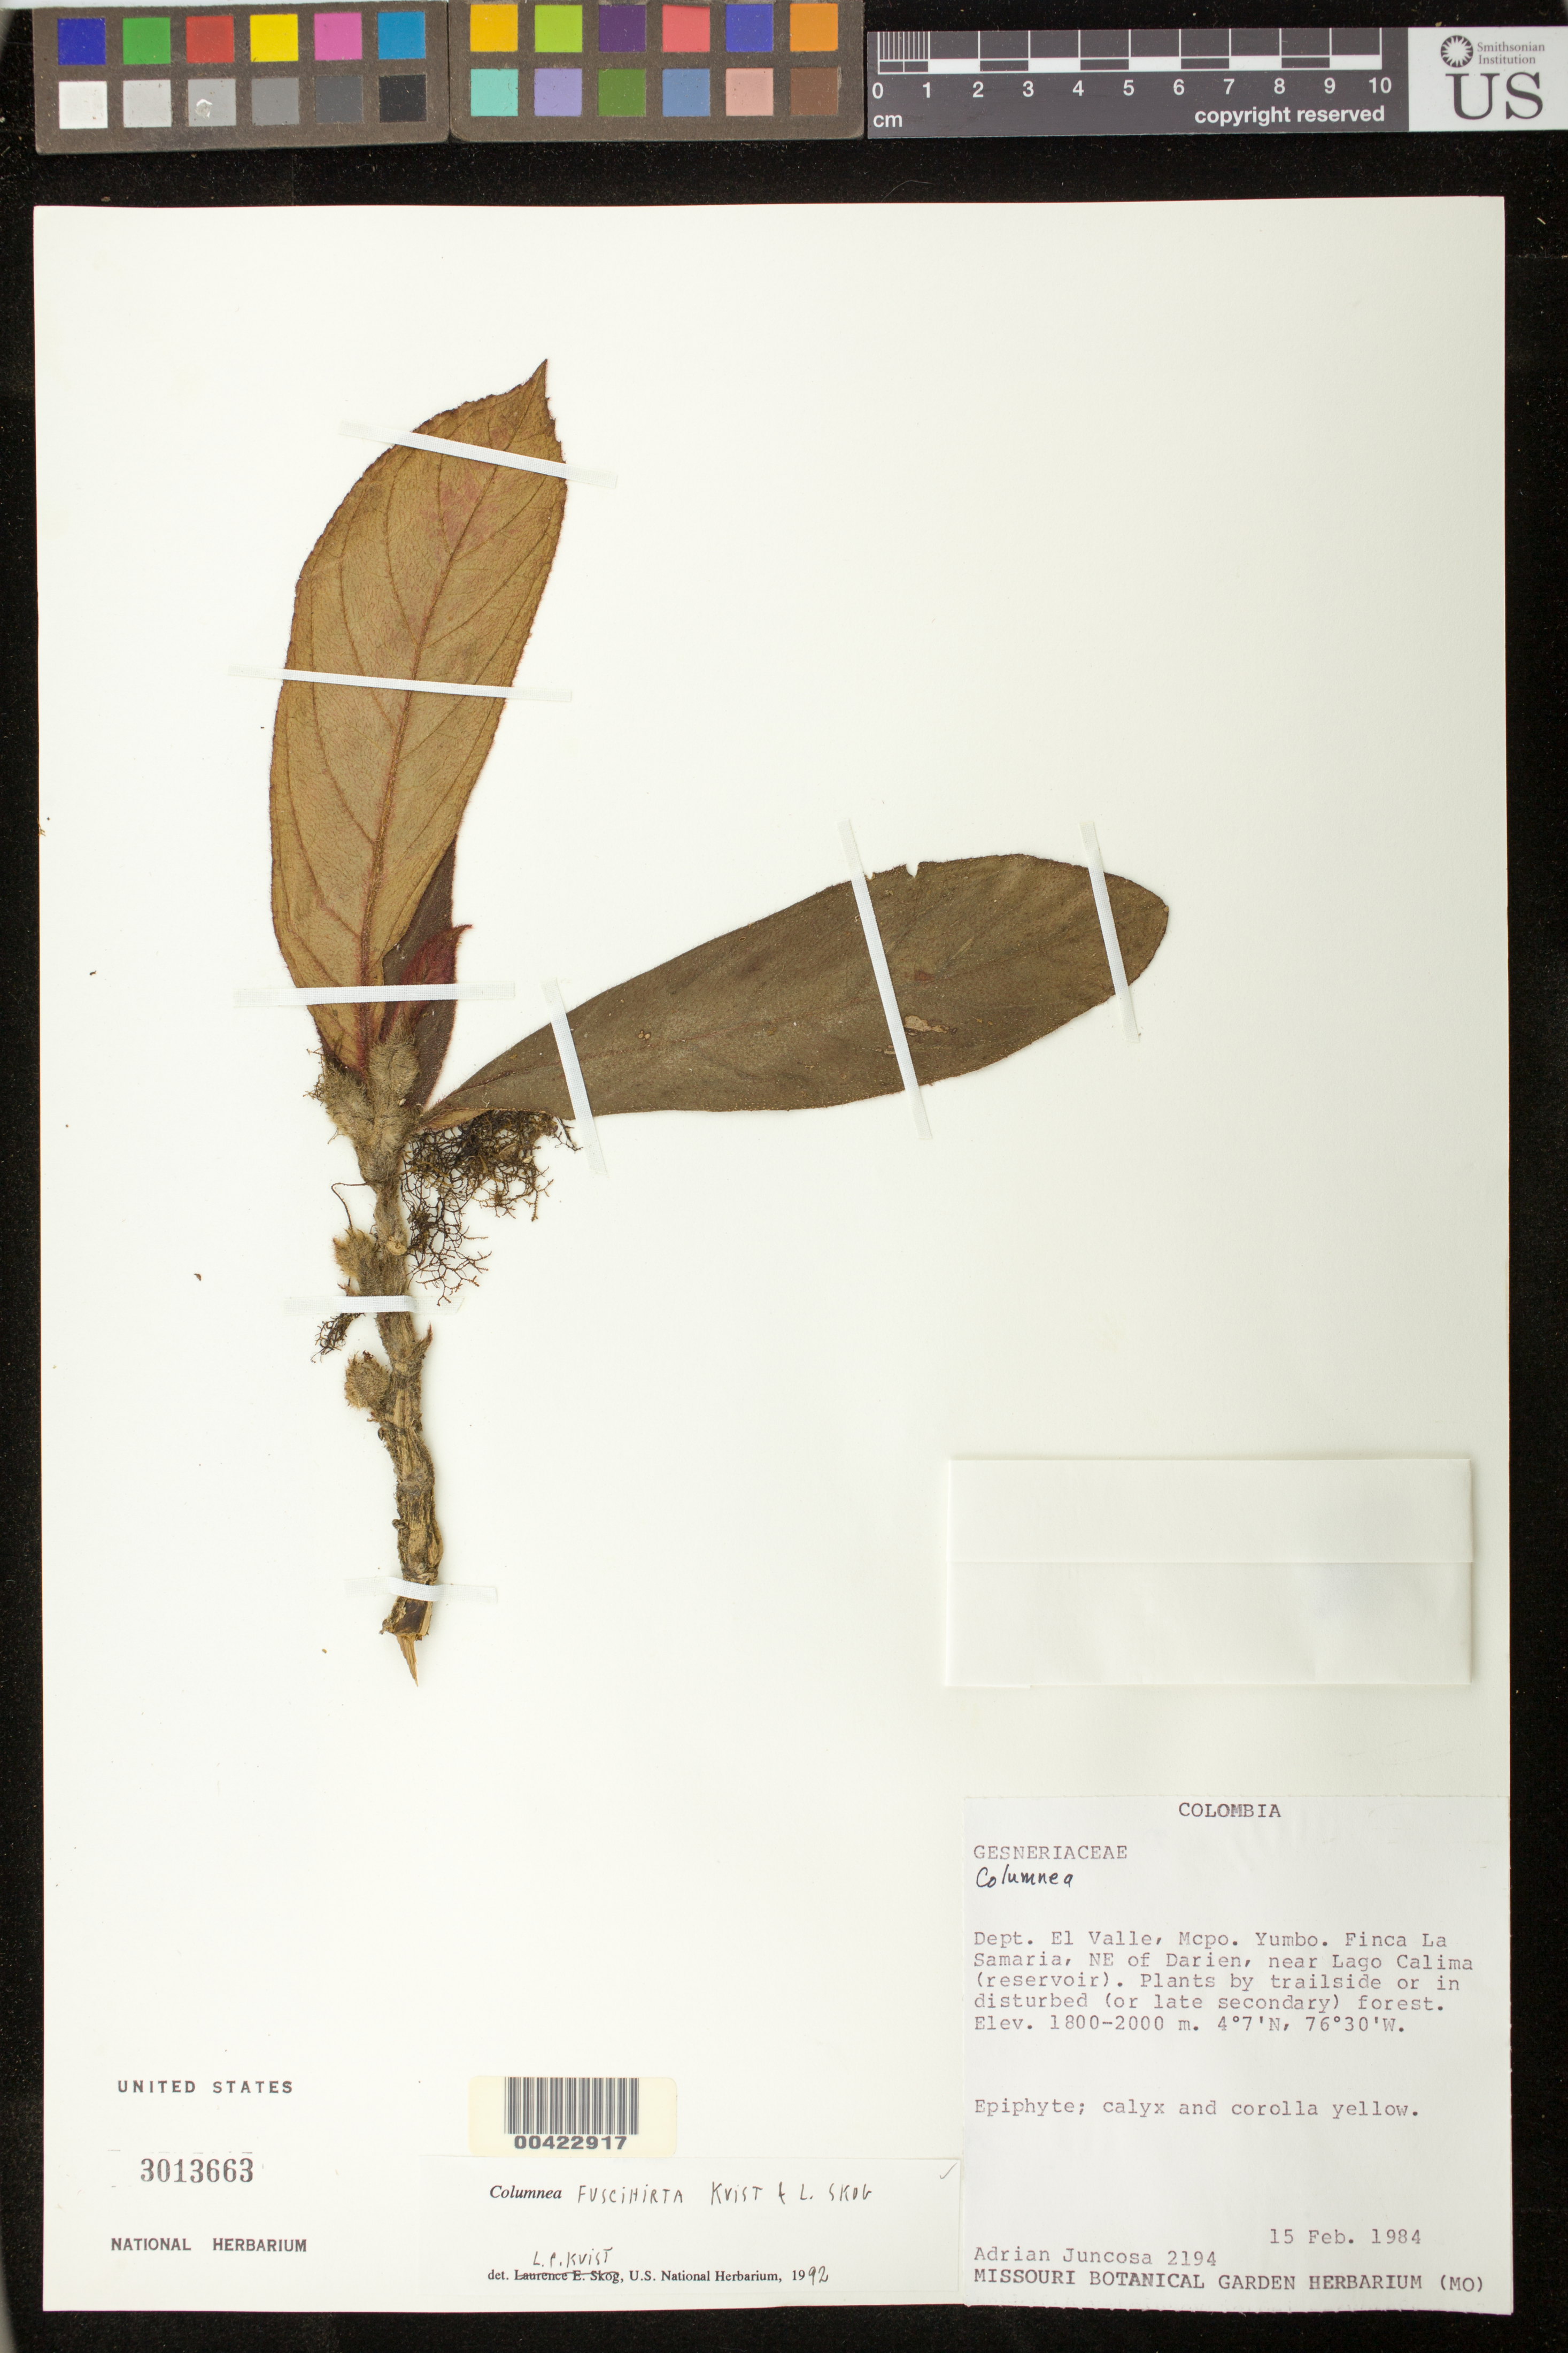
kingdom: Plantae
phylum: Tracheophyta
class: Magnoliopsida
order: Lamiales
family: Gesneriaceae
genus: Columnea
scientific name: Columnea fuscihirta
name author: L.P. Kvist & L.E. Skog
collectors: A. Juncosa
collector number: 2194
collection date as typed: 15 Feb 1984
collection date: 1984-02-15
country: Colombia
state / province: Valle del Cauca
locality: Yumbo, NE of Darien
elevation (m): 1800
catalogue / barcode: US 3013663